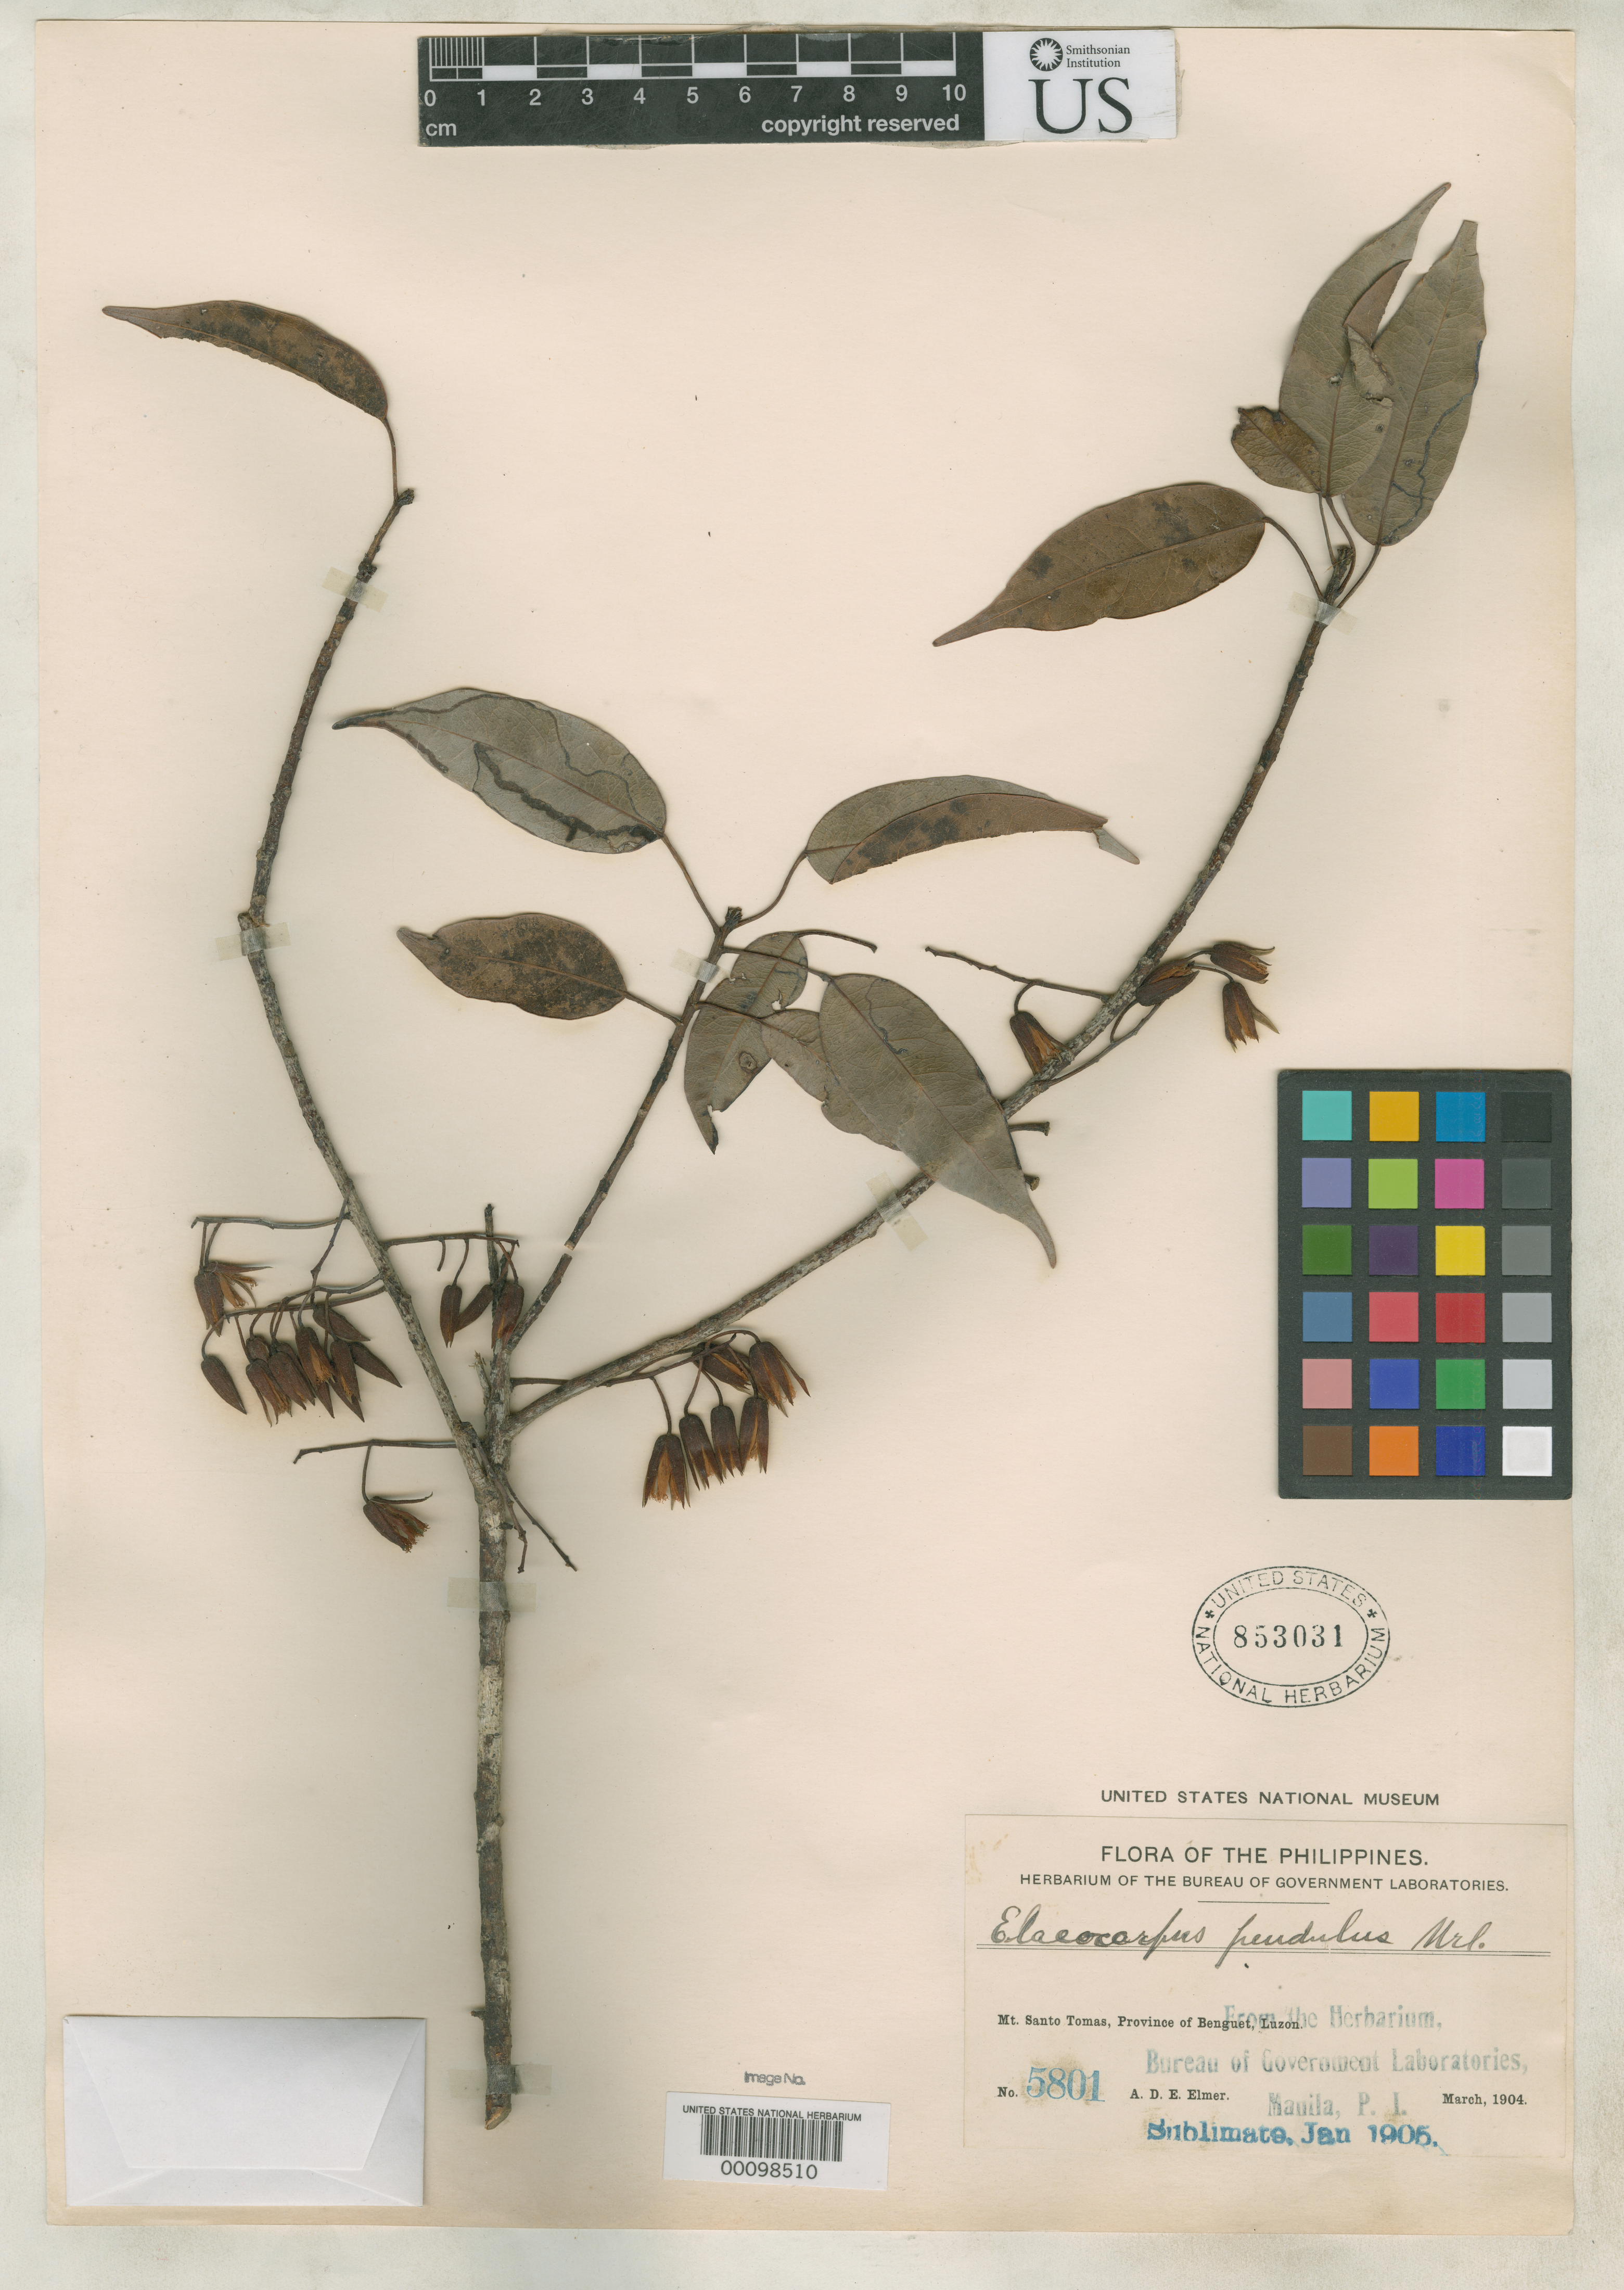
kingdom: Plantae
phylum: Tracheophyta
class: Magnoliopsida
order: Oxalidales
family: Elaeocarpaceae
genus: Elaeocarpus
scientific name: Elaeocarpus pendulus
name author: Merr.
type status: Isotype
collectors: A. D. E. Elmer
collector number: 5801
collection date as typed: Mar 1904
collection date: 1904-03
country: Philippines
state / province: Cordillera (Administrative Region)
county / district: Benguet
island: Luzon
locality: Mt. Santo Tomas.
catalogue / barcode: US 853031